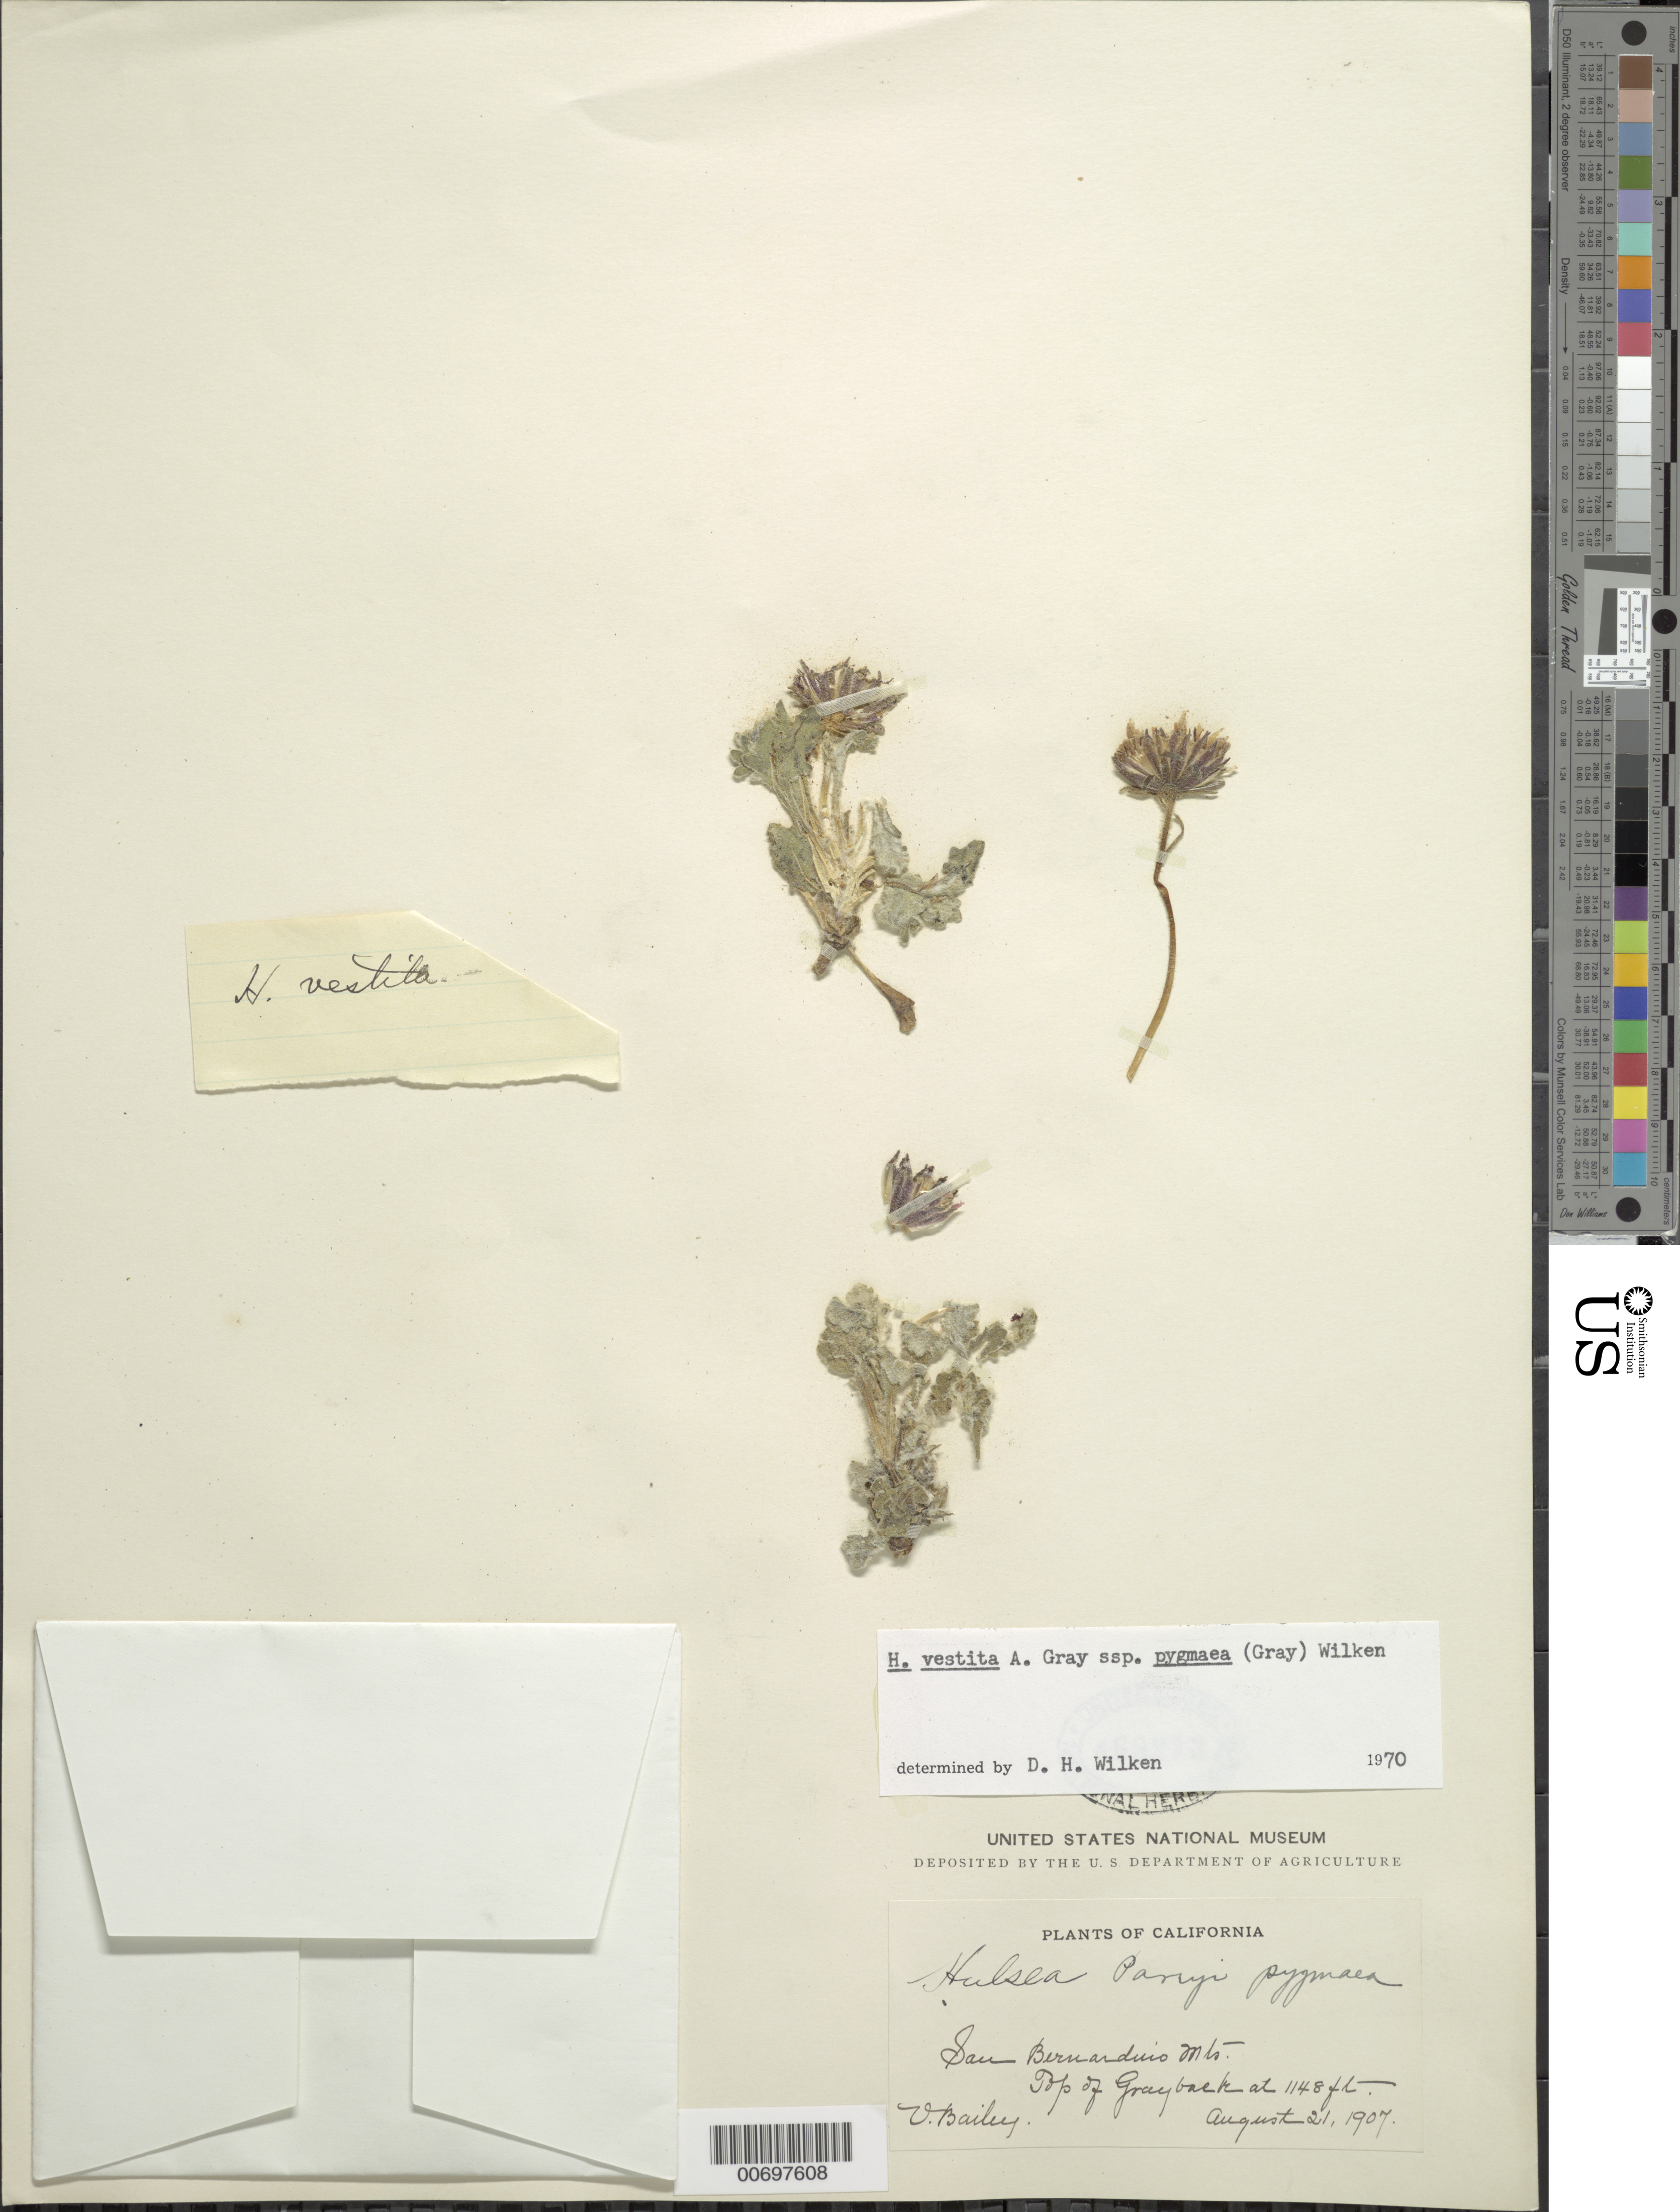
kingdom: Plantae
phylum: Tracheophyta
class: Magnoliopsida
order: Asterales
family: Asteraceae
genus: Hulsea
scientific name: Hulsea vestita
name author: A. Gray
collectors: V. O. Bailey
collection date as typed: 21 Aug 1907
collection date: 1907-08-21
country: United States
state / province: California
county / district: San Bernardino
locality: San Bernardino Mts., top of Grayback.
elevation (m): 350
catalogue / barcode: US 469213